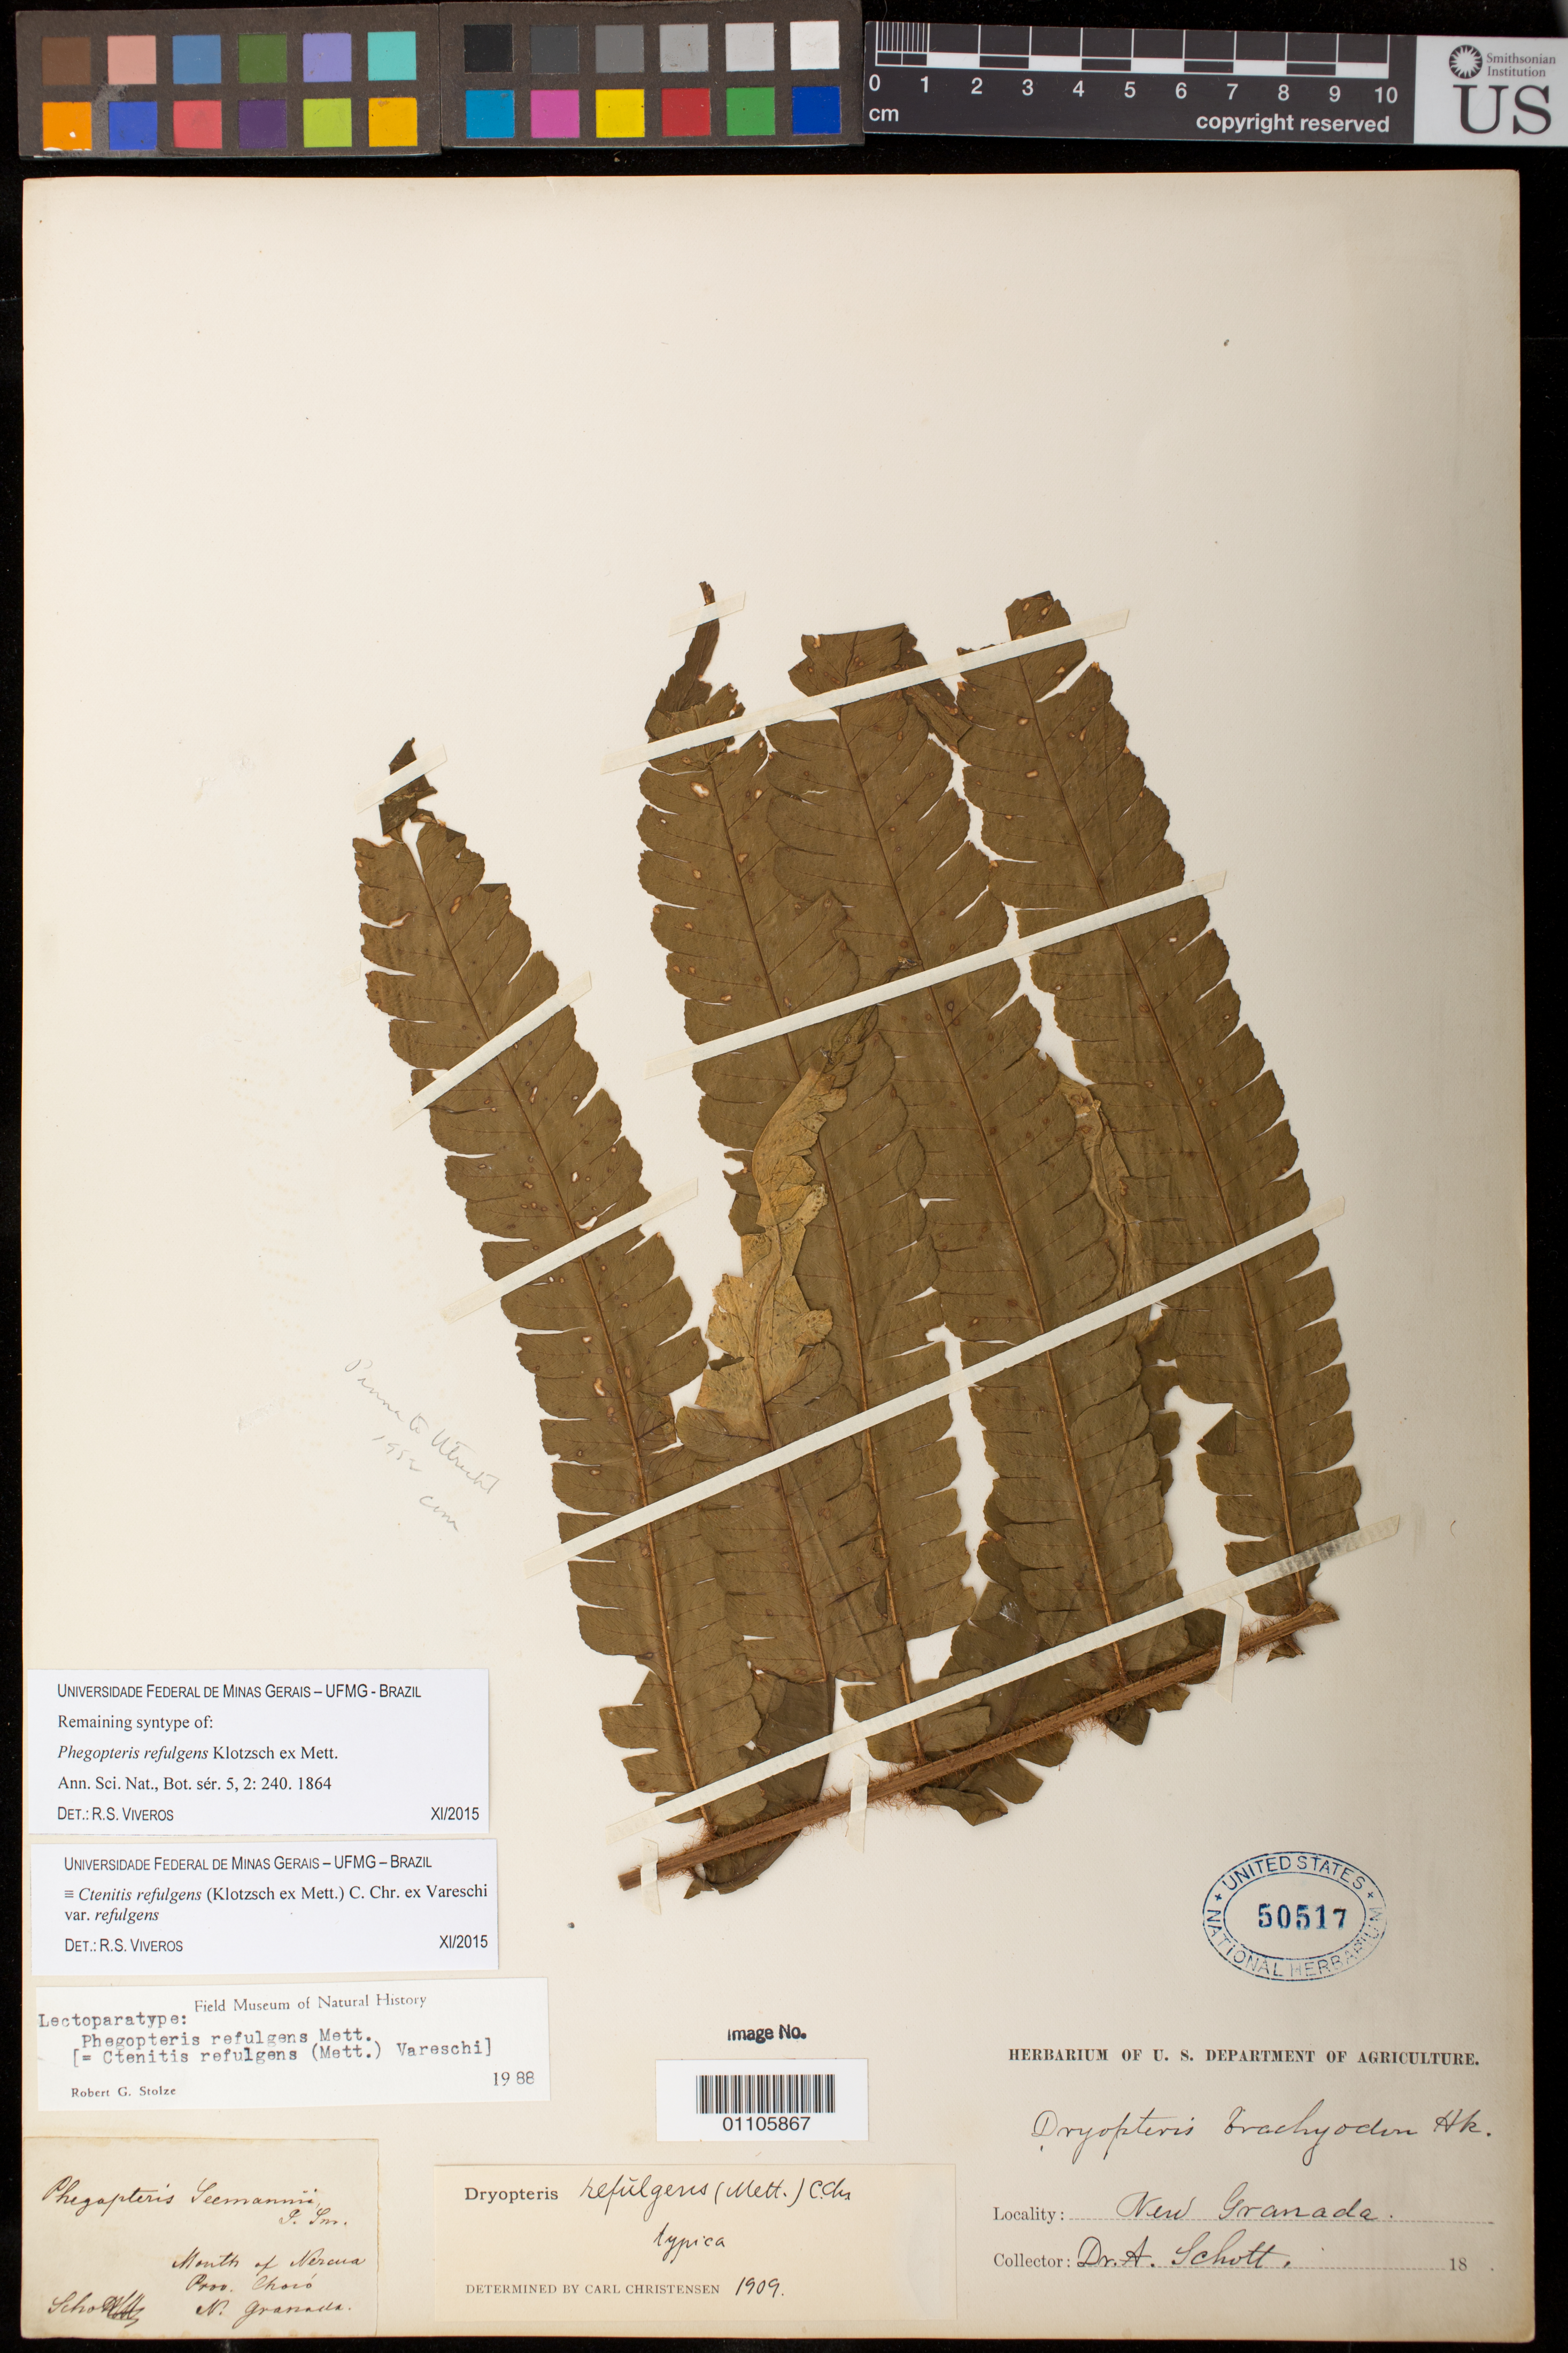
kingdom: Plantae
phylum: Tracheophyta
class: Polypodiopsida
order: Polypodiales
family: Thelypteridaceae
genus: Phegopteris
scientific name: Phegopteris refulgens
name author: Klotzsch ex Mett. in Triana & Planch.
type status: Isolectotype; Syntype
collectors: H. W. Schott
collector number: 7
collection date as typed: Feb 1858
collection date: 1858-02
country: Colombia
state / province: Chocó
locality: Mouth of the Rio Nercua.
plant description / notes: Specimen annotated as "lectoparatype" by R.G. Stolze (1988), as "remaining syntype" by R.S. Viveros (2015). Tropicos & various publications (e.g., Fl. Mesoamer.) cite earlier lectotypification by Christensen (1913, based on Schomburgk 1183) but he cited 2 collections and did not effectively lectotypify.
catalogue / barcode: US 50517